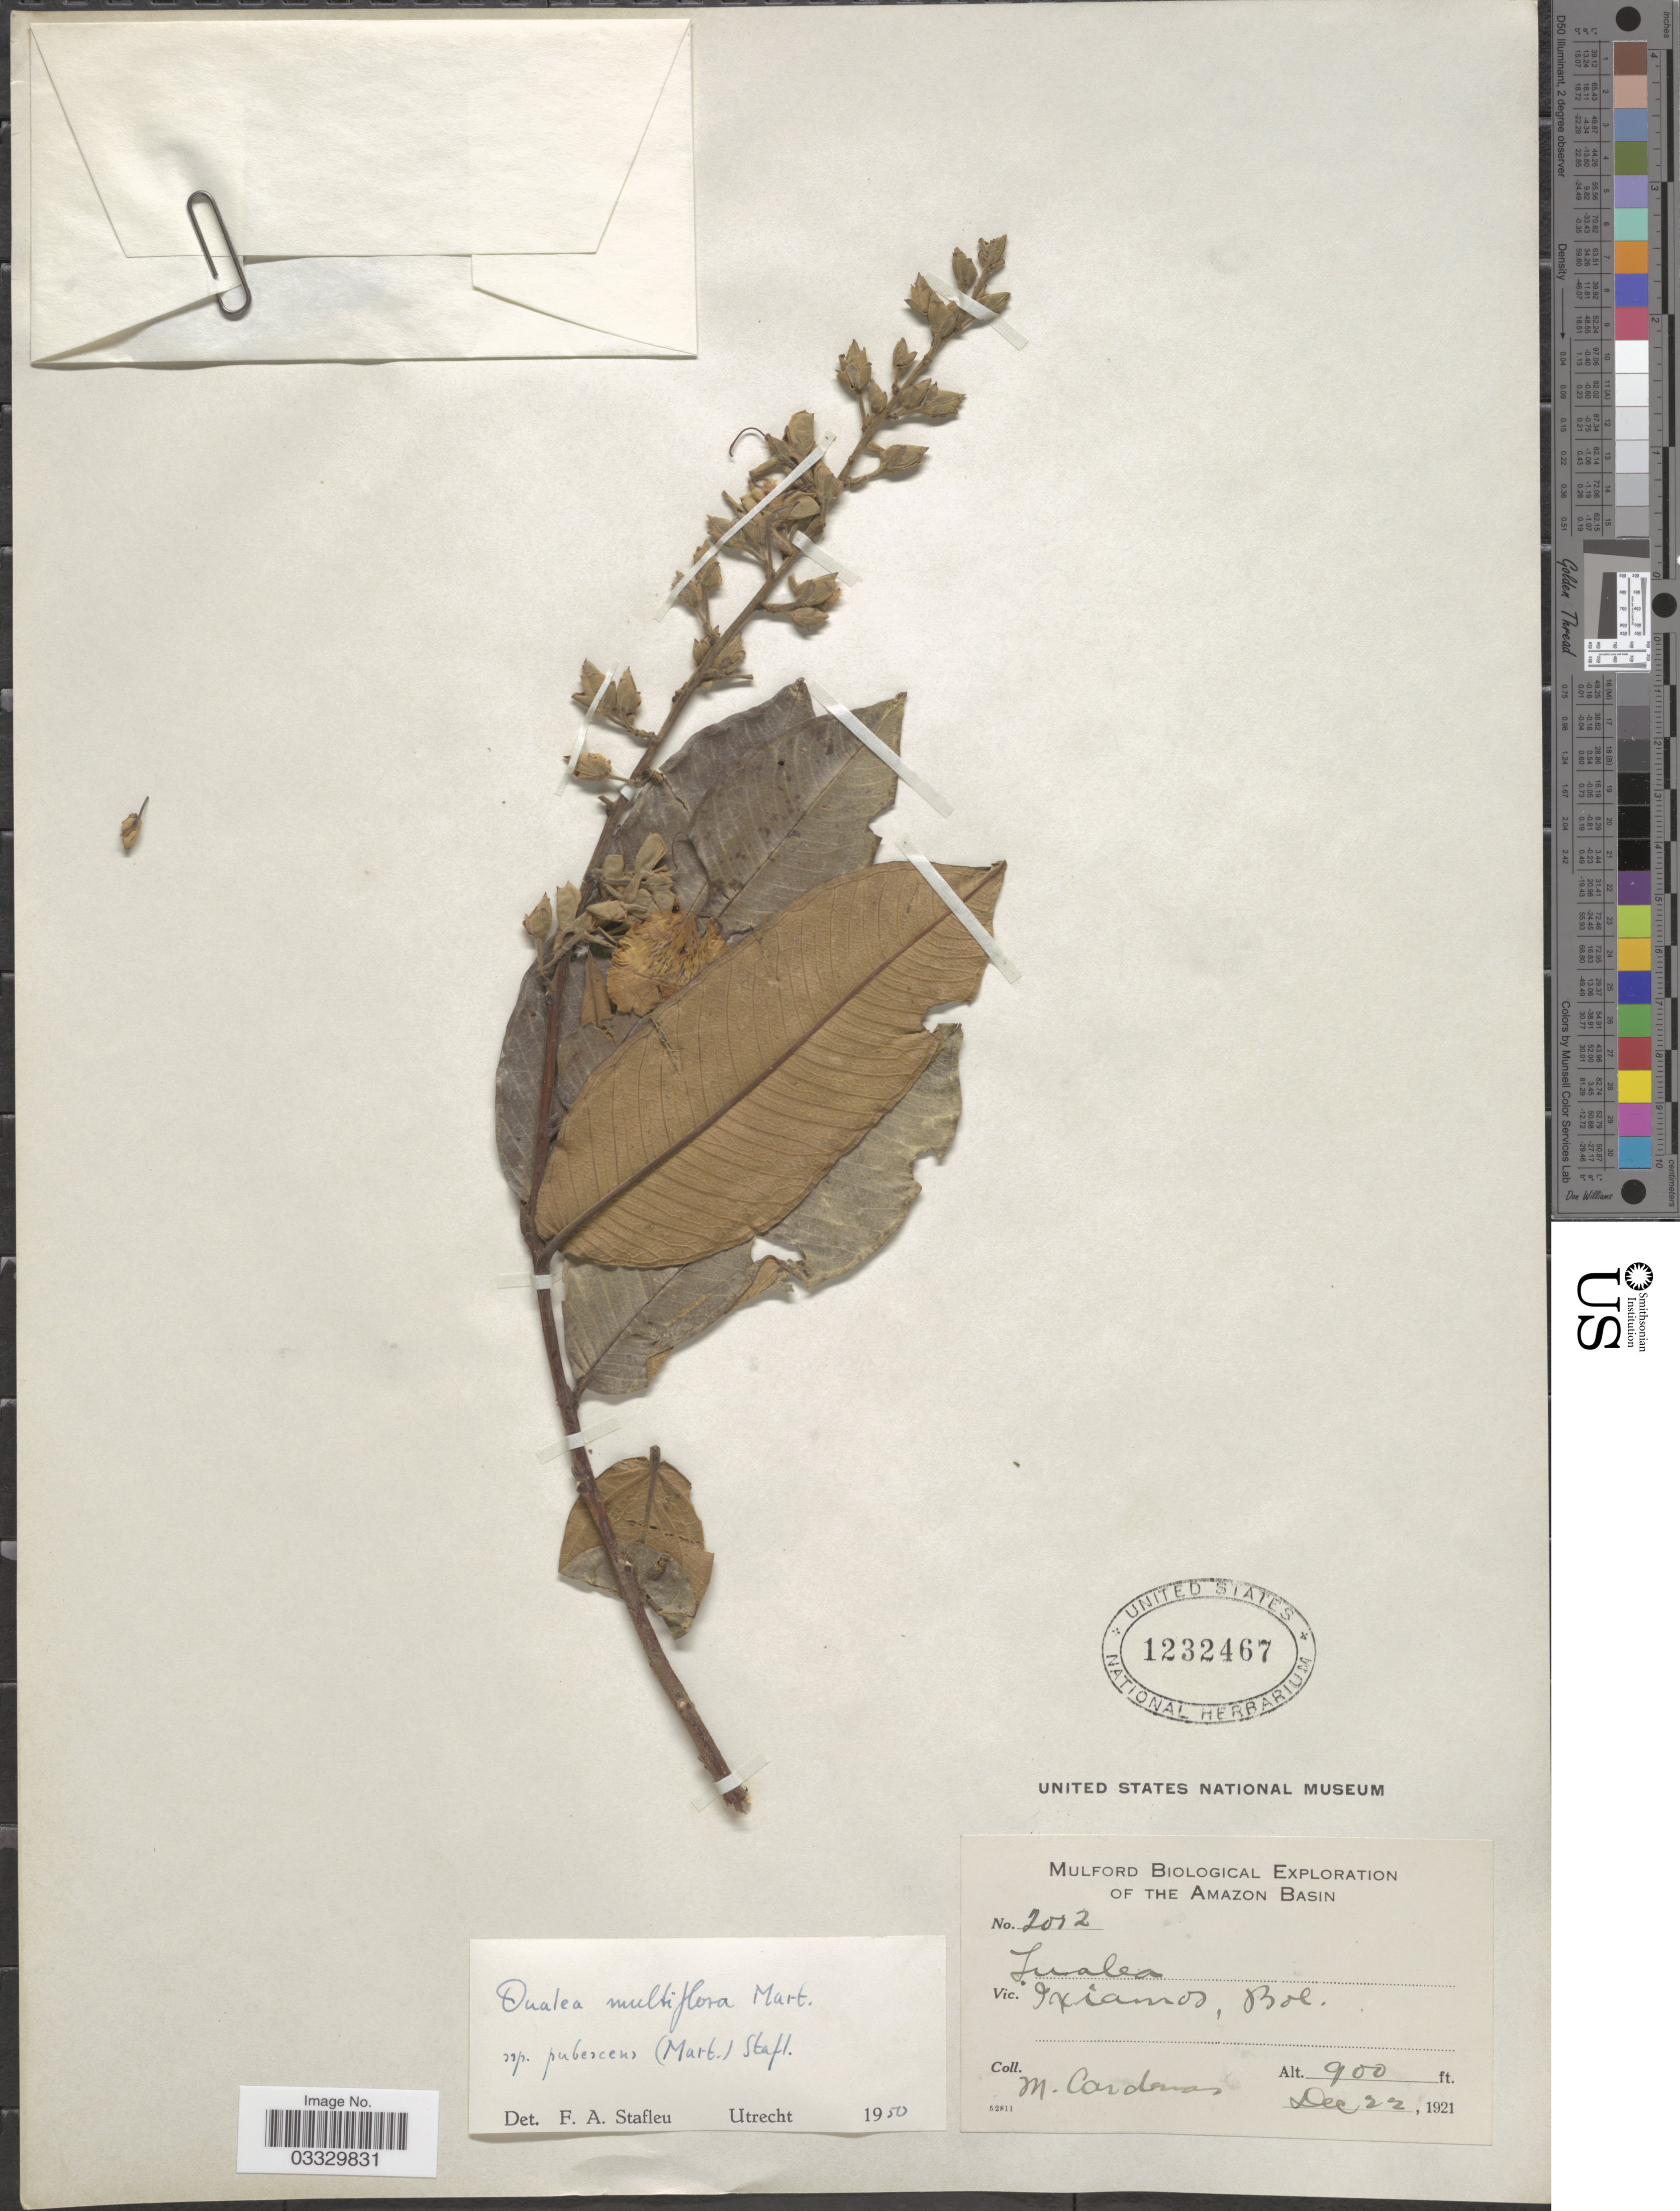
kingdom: Plantae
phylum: Tracheophyta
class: Magnoliopsida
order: Myrtales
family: Vochysiaceae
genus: Qualea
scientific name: Qualea multiflora subsp. pubescens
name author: (Mart.) Stafleu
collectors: M. Cárdenas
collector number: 2012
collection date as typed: Dec. 22, 1921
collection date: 1921-12-22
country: Bolivia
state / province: La Paz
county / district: Iturralde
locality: Ixiamas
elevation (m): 274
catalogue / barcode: US 1232467